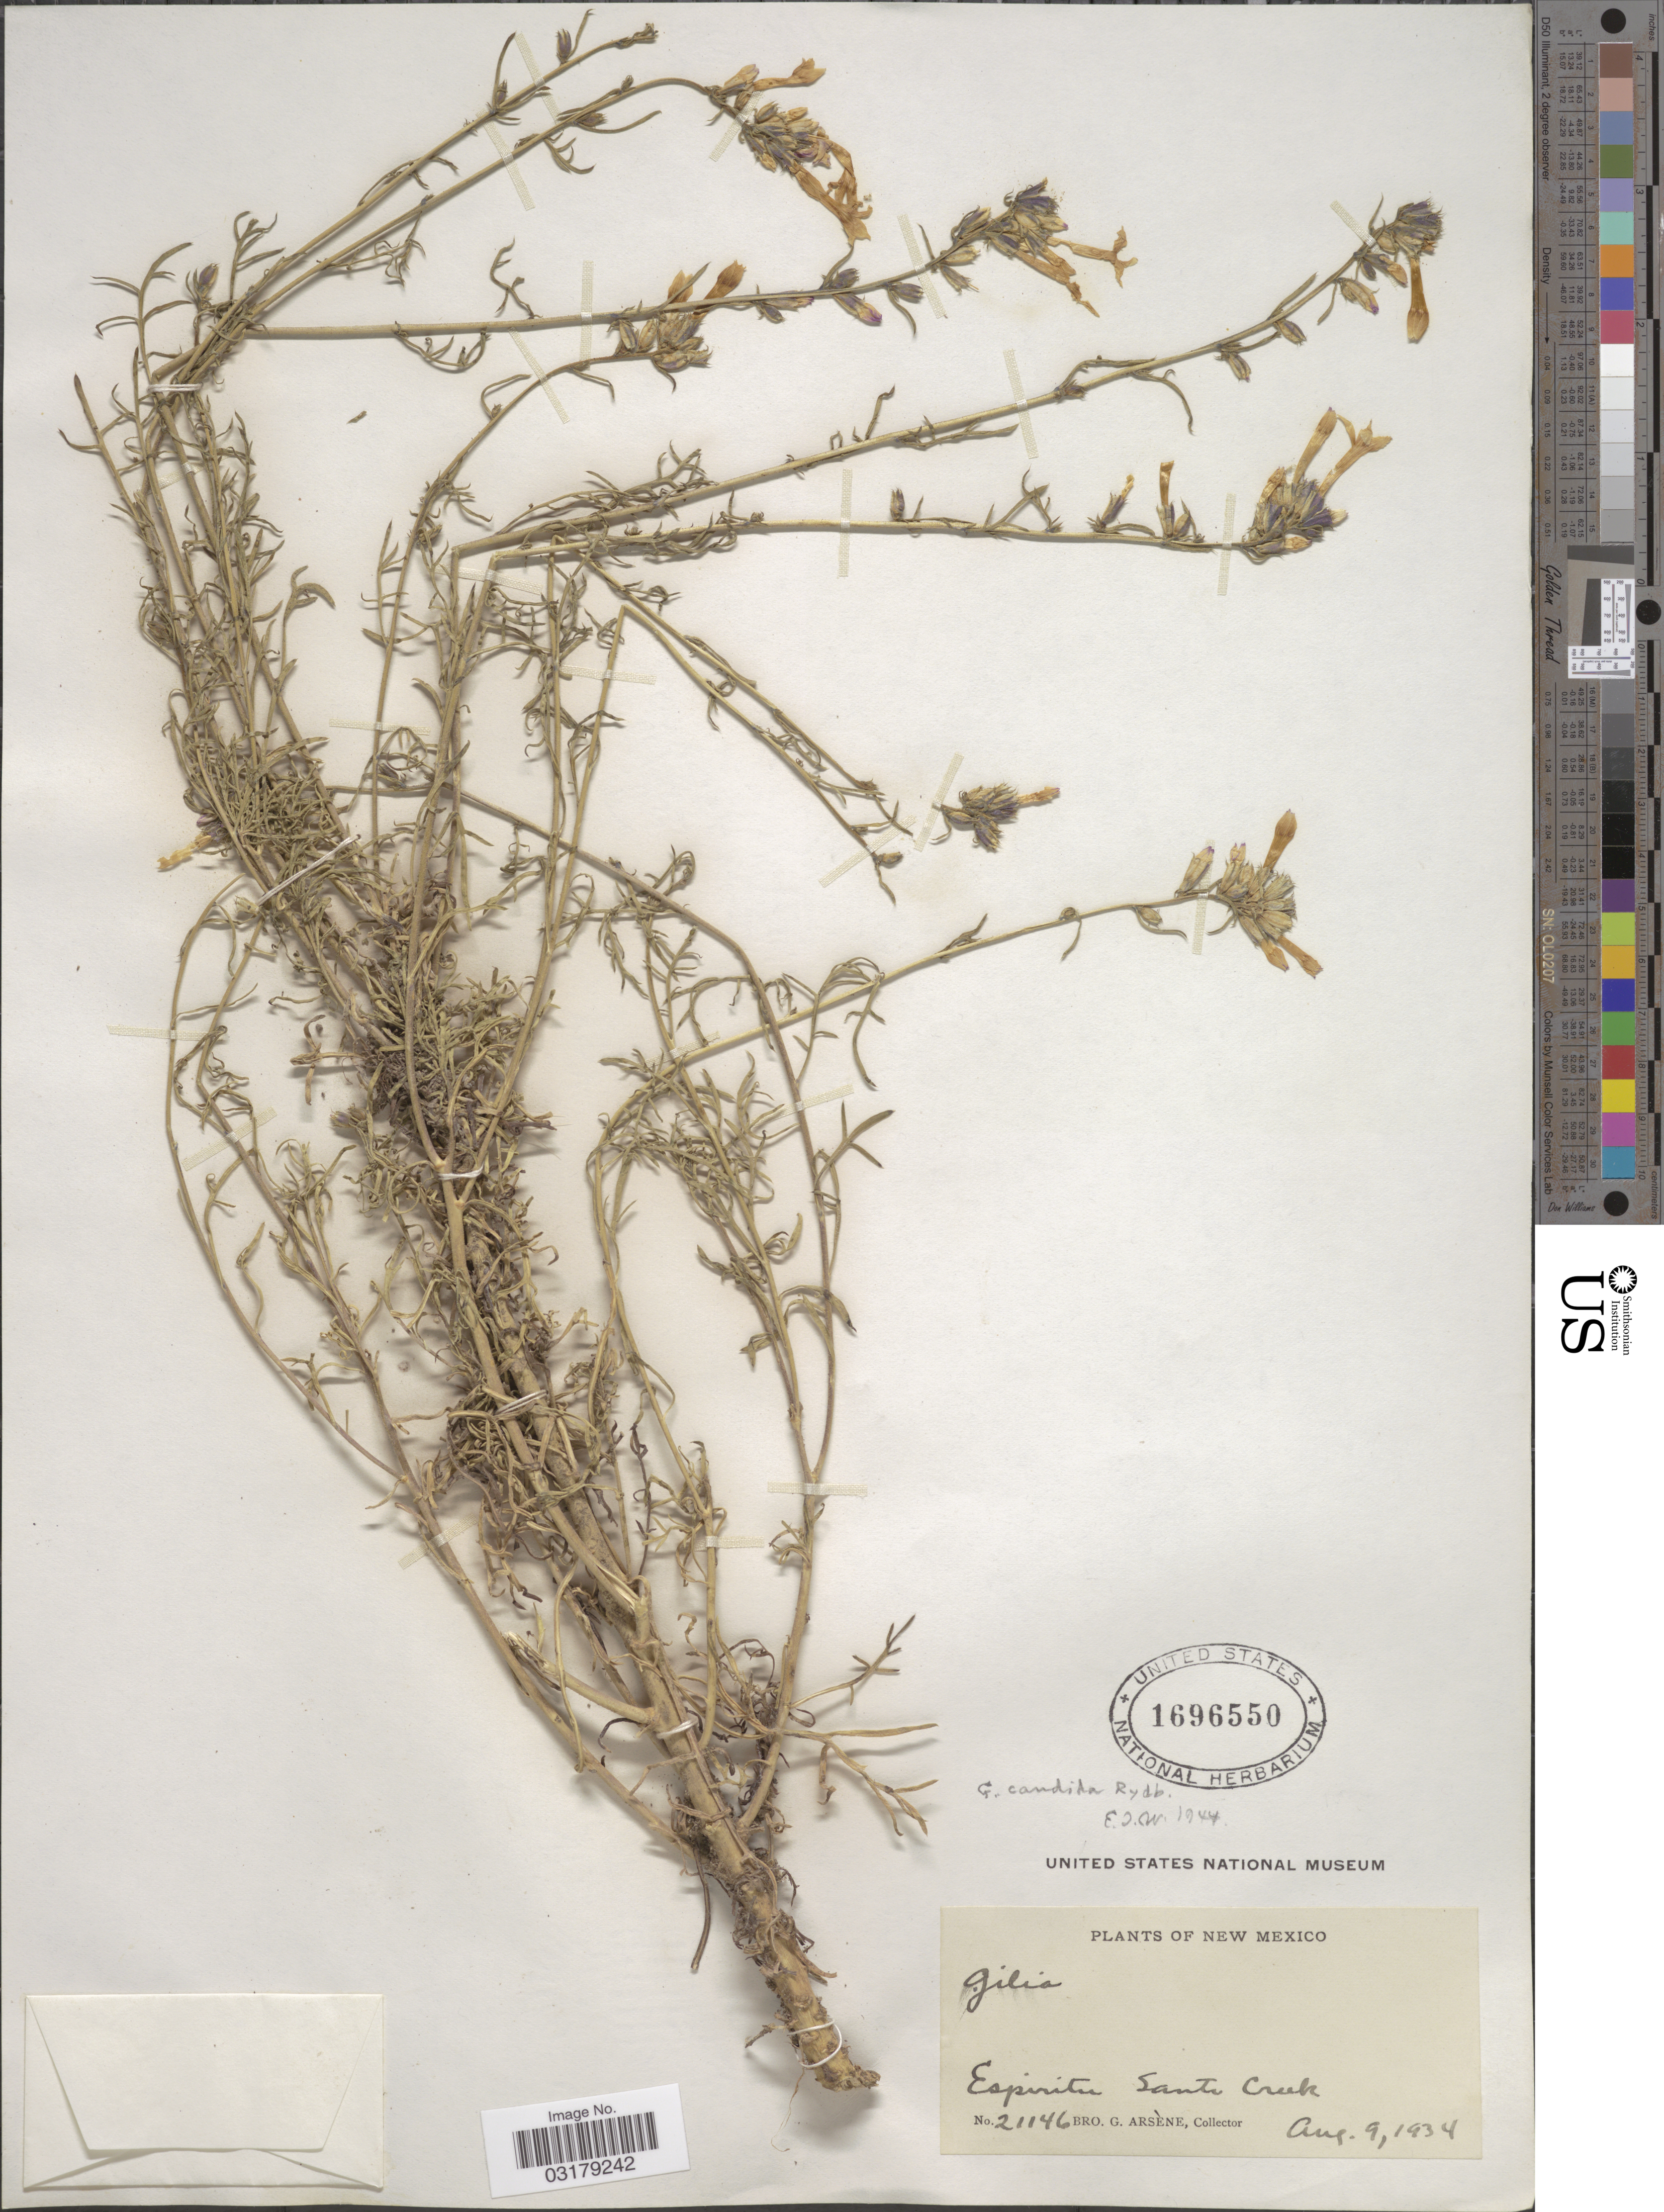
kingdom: Plantae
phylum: Tracheophyta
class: Magnoliopsida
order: Ericales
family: Polemoniaceae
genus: Ipomopsis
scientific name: Ipomopsis aggregata subsp. candida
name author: (Rydb.) V.E. Grant & A.D. Grant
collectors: Bro. G. Arsène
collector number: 21146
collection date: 1934-08-09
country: United States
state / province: New Mexico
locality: Espiritu Santa Creek.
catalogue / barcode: US 1696550